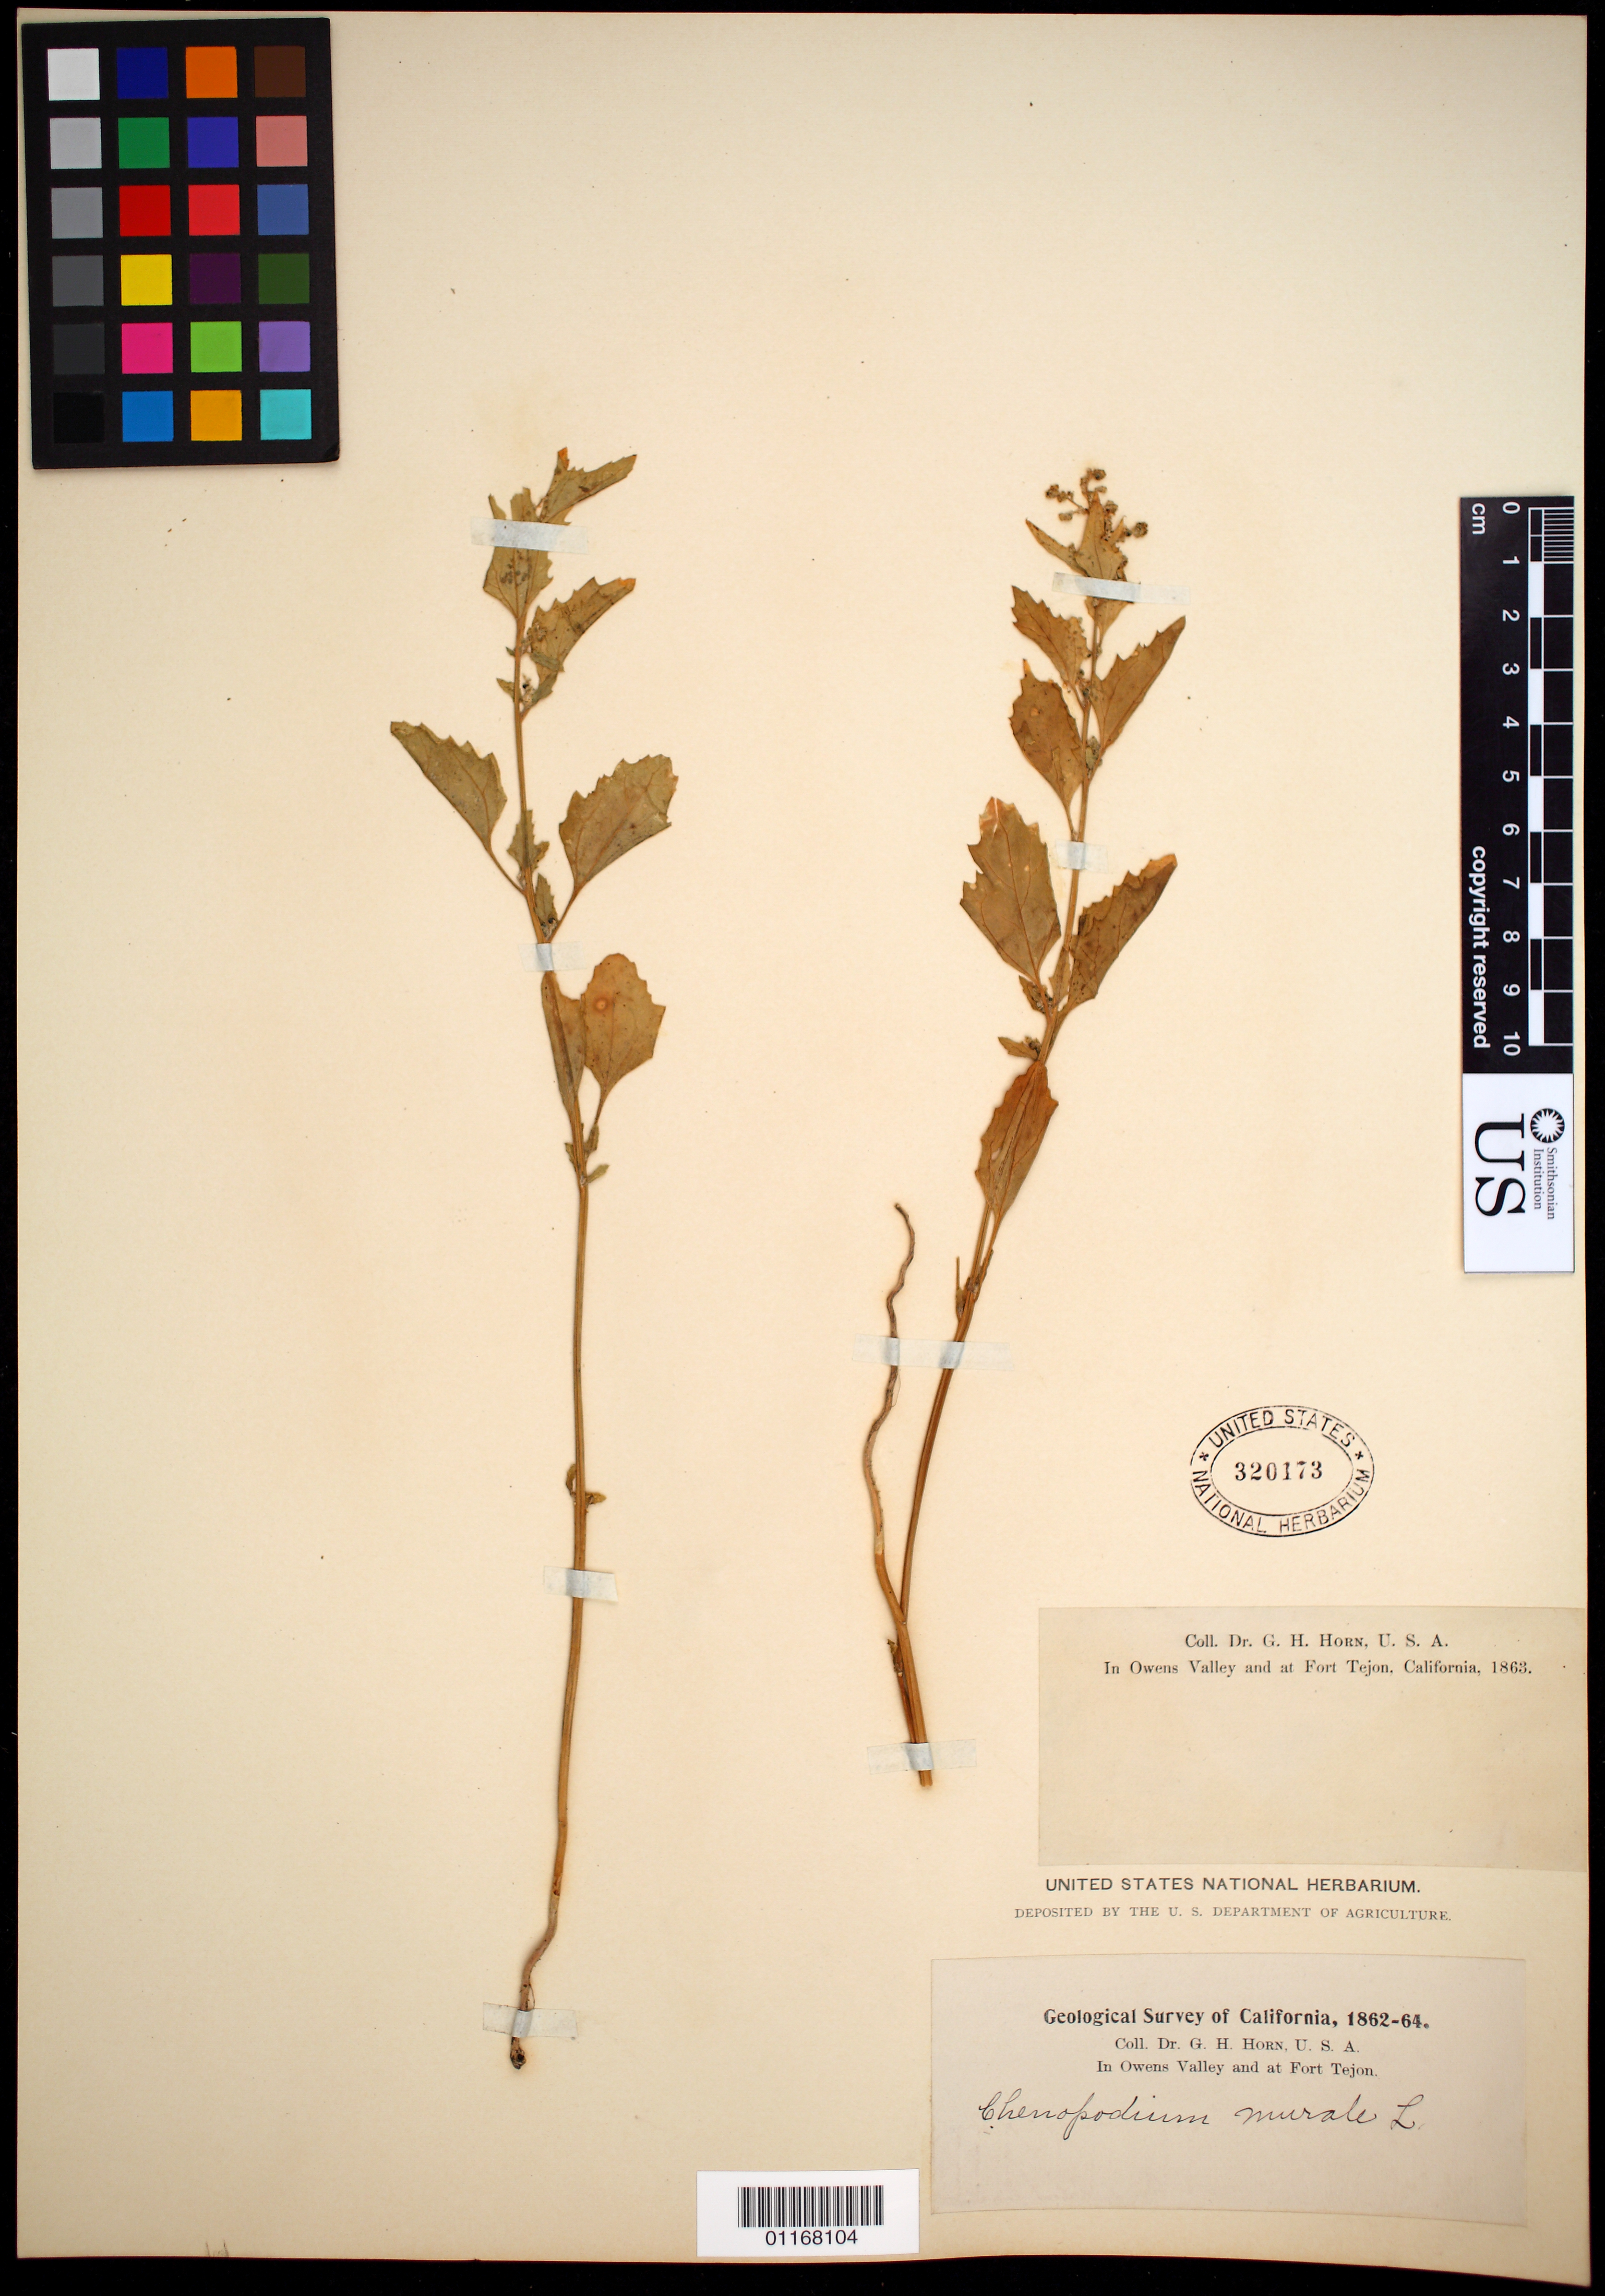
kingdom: Plantae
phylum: Tracheophyta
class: Magnoliopsida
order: Caryophyllales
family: Amaranthaceae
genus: Chenopodium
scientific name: Chenopodium murale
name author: L.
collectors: G. Horn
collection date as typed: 1862 to -- --- 1864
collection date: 1862/1864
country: United States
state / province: California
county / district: Kern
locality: In Owens Valley and at Fort Tejon.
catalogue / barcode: US 320173